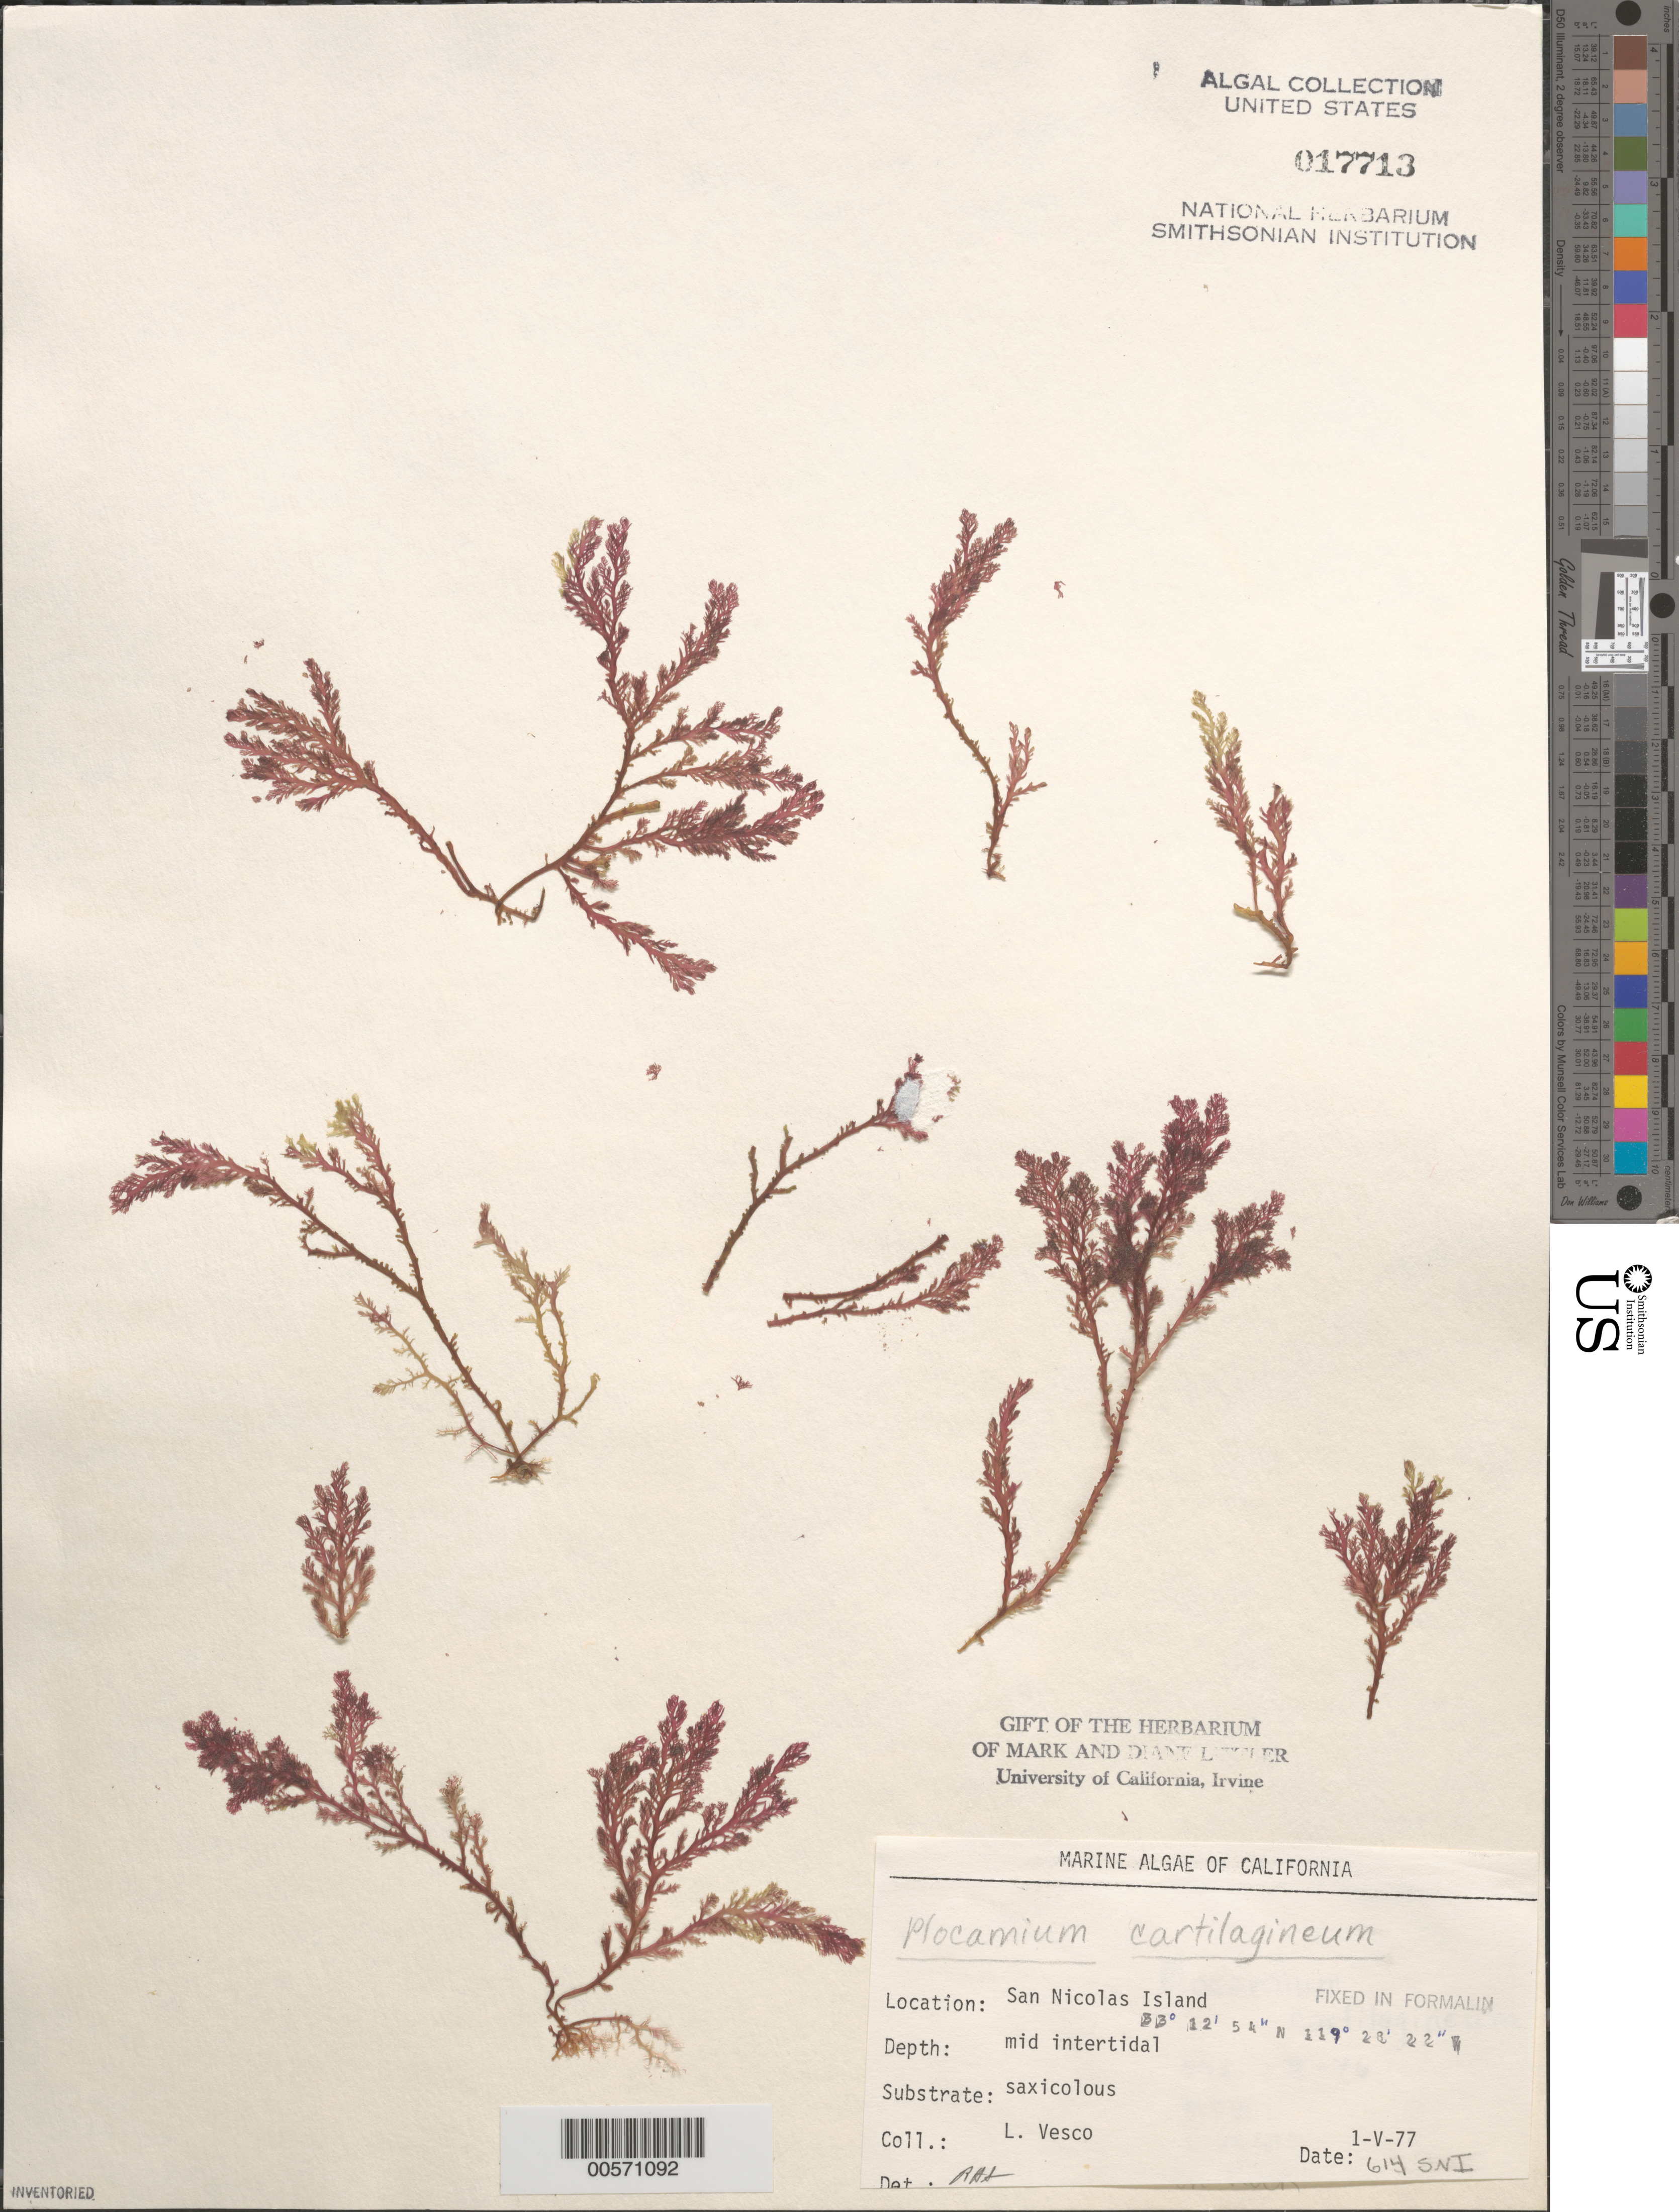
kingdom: Plantae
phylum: Rhodophyta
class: Florideophyceae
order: Plocamiales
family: Plocamiaceae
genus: Plocamium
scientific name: Plocamium cartilagineum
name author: (L.) P.S. Dixon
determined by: Sims, Robert H.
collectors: L. Vesco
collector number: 614-sni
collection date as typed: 01 May 1977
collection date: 1977-05-01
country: United States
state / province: California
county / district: Ventura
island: San Nicolas Island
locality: Dutch Harbor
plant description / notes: BLM-SOCALBIGHT Rocky Intertidal Survey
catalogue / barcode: US 17713